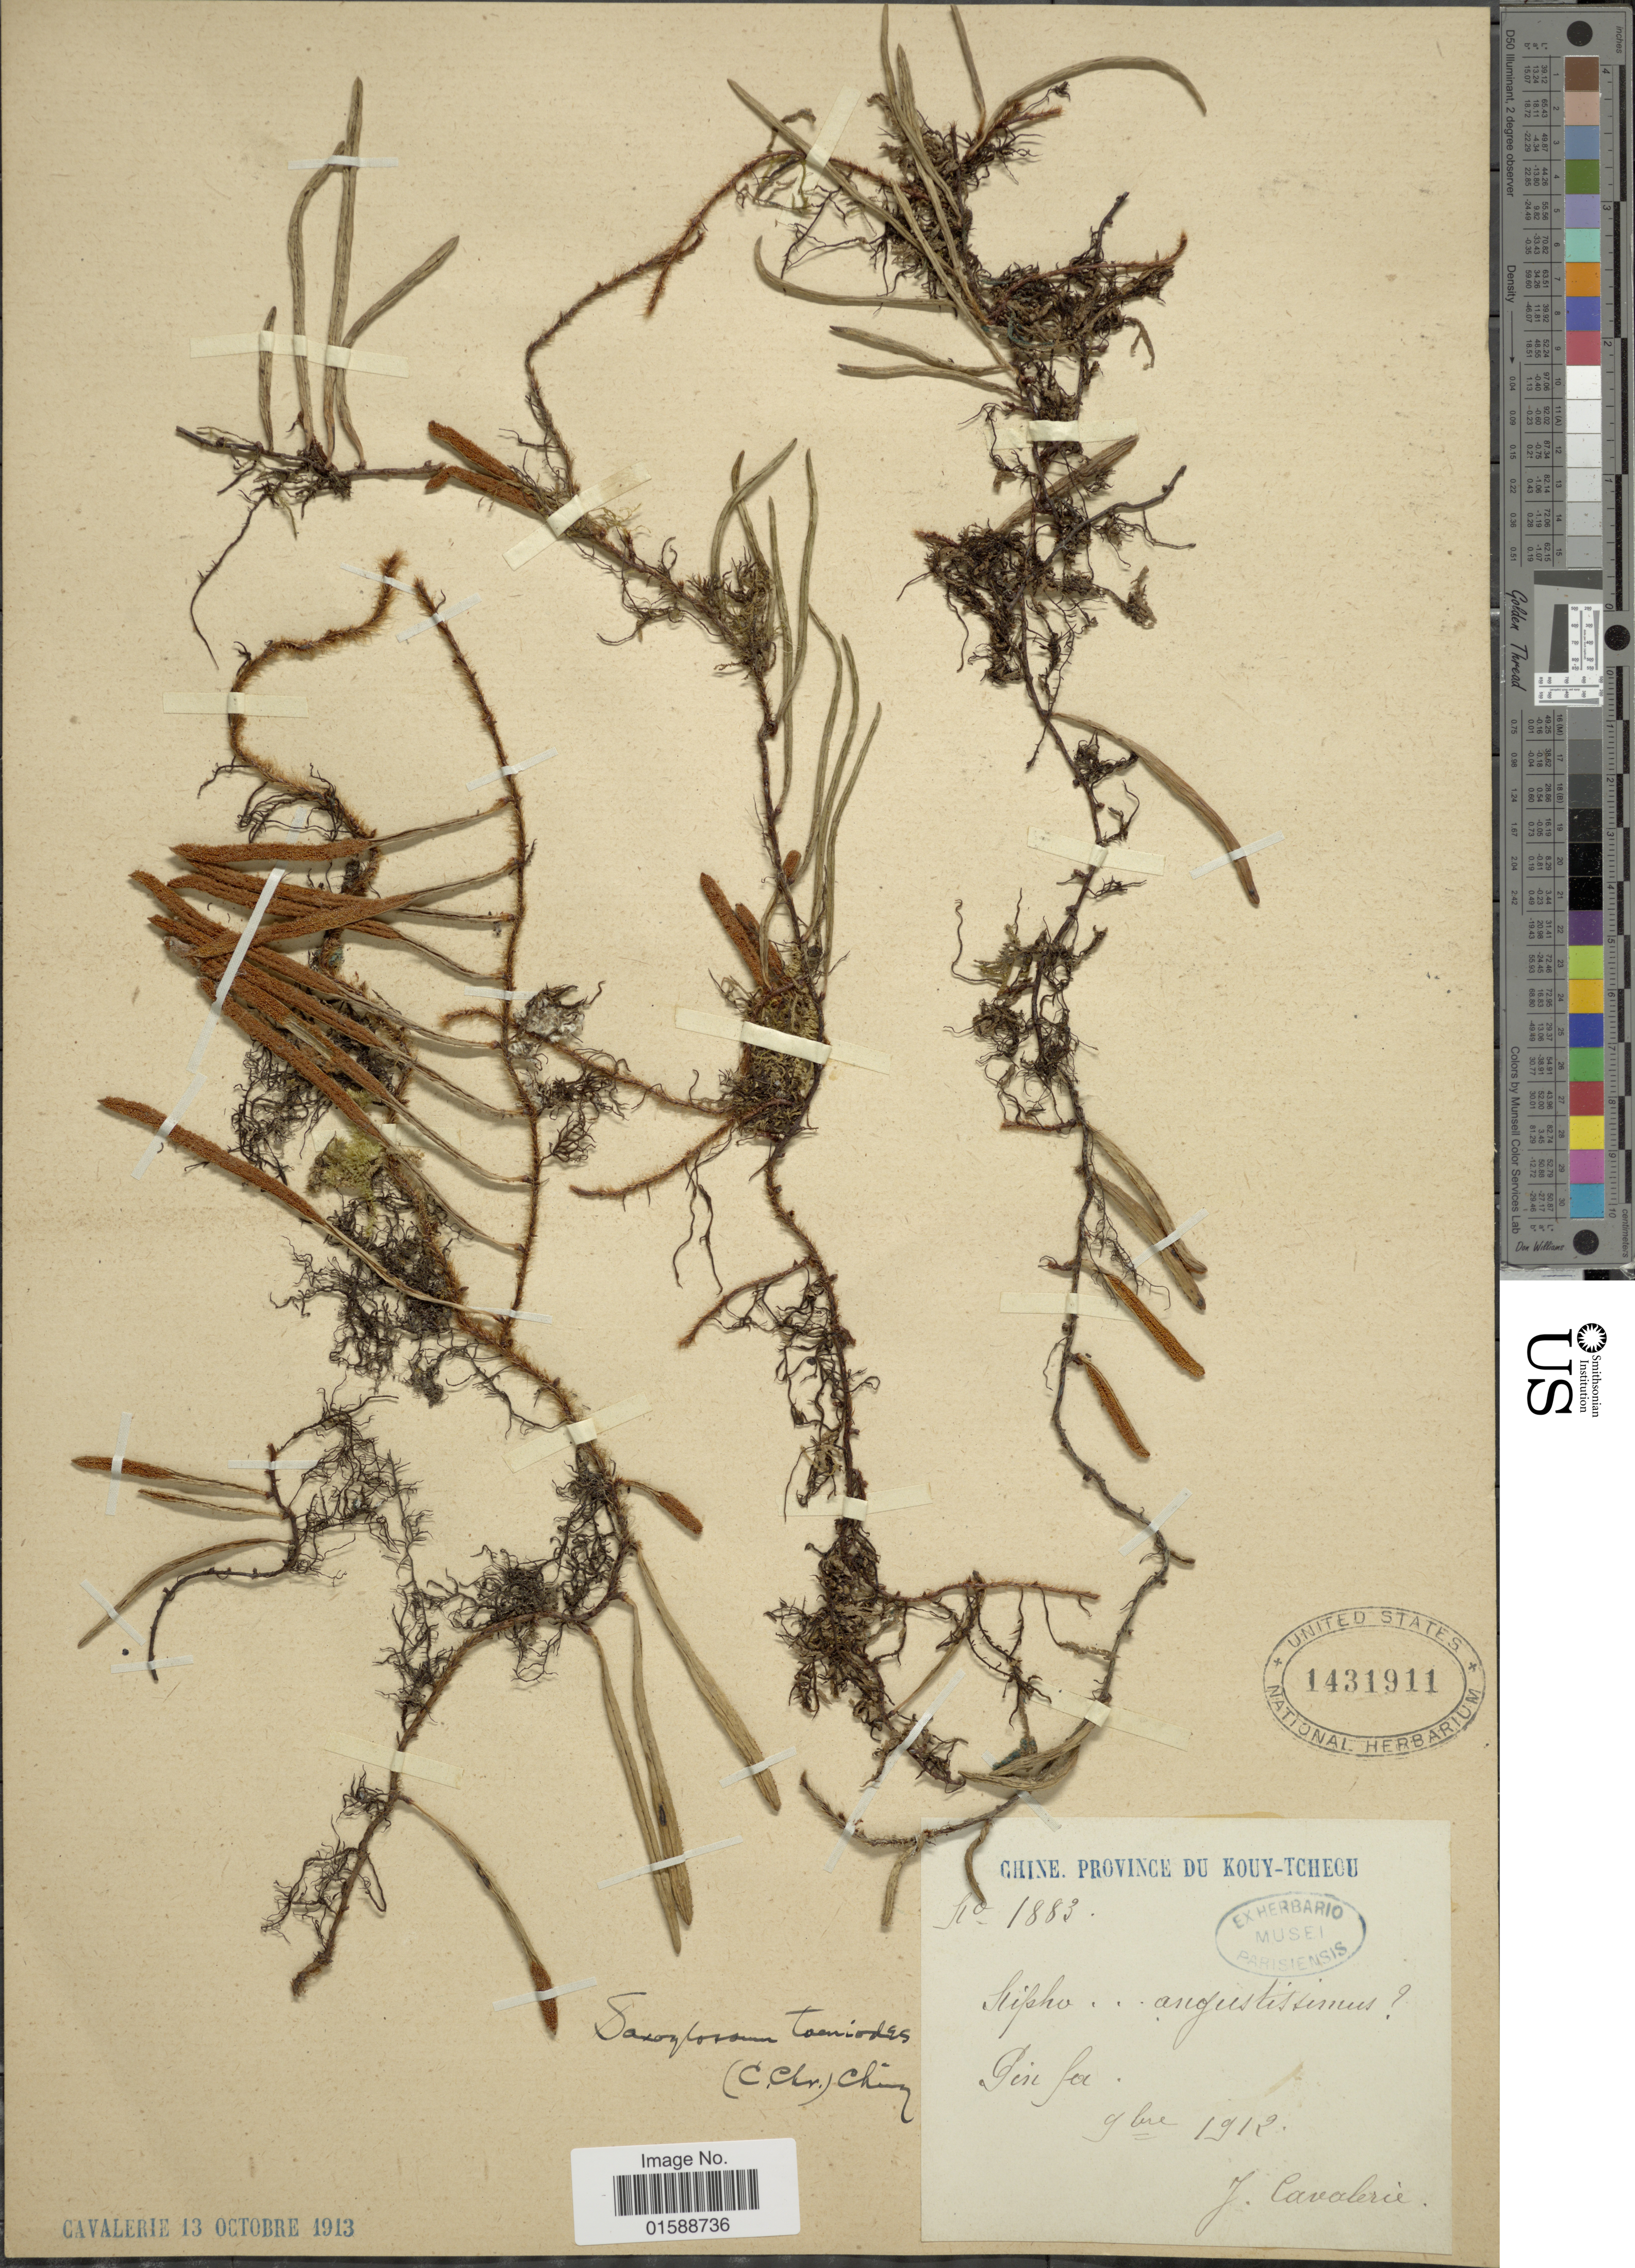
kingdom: Plantae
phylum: Tracheophyta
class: Polypodiopsida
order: Polypodiales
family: Polypodiaceae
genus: Pyrrosia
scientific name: Pyrrosia angustata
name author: (Sw.) Ching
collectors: J. Cavalerie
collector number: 1883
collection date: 1912-11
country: China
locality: Province du Kouy-Tcheou. Tin fa [interpreted]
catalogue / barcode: US 1431911